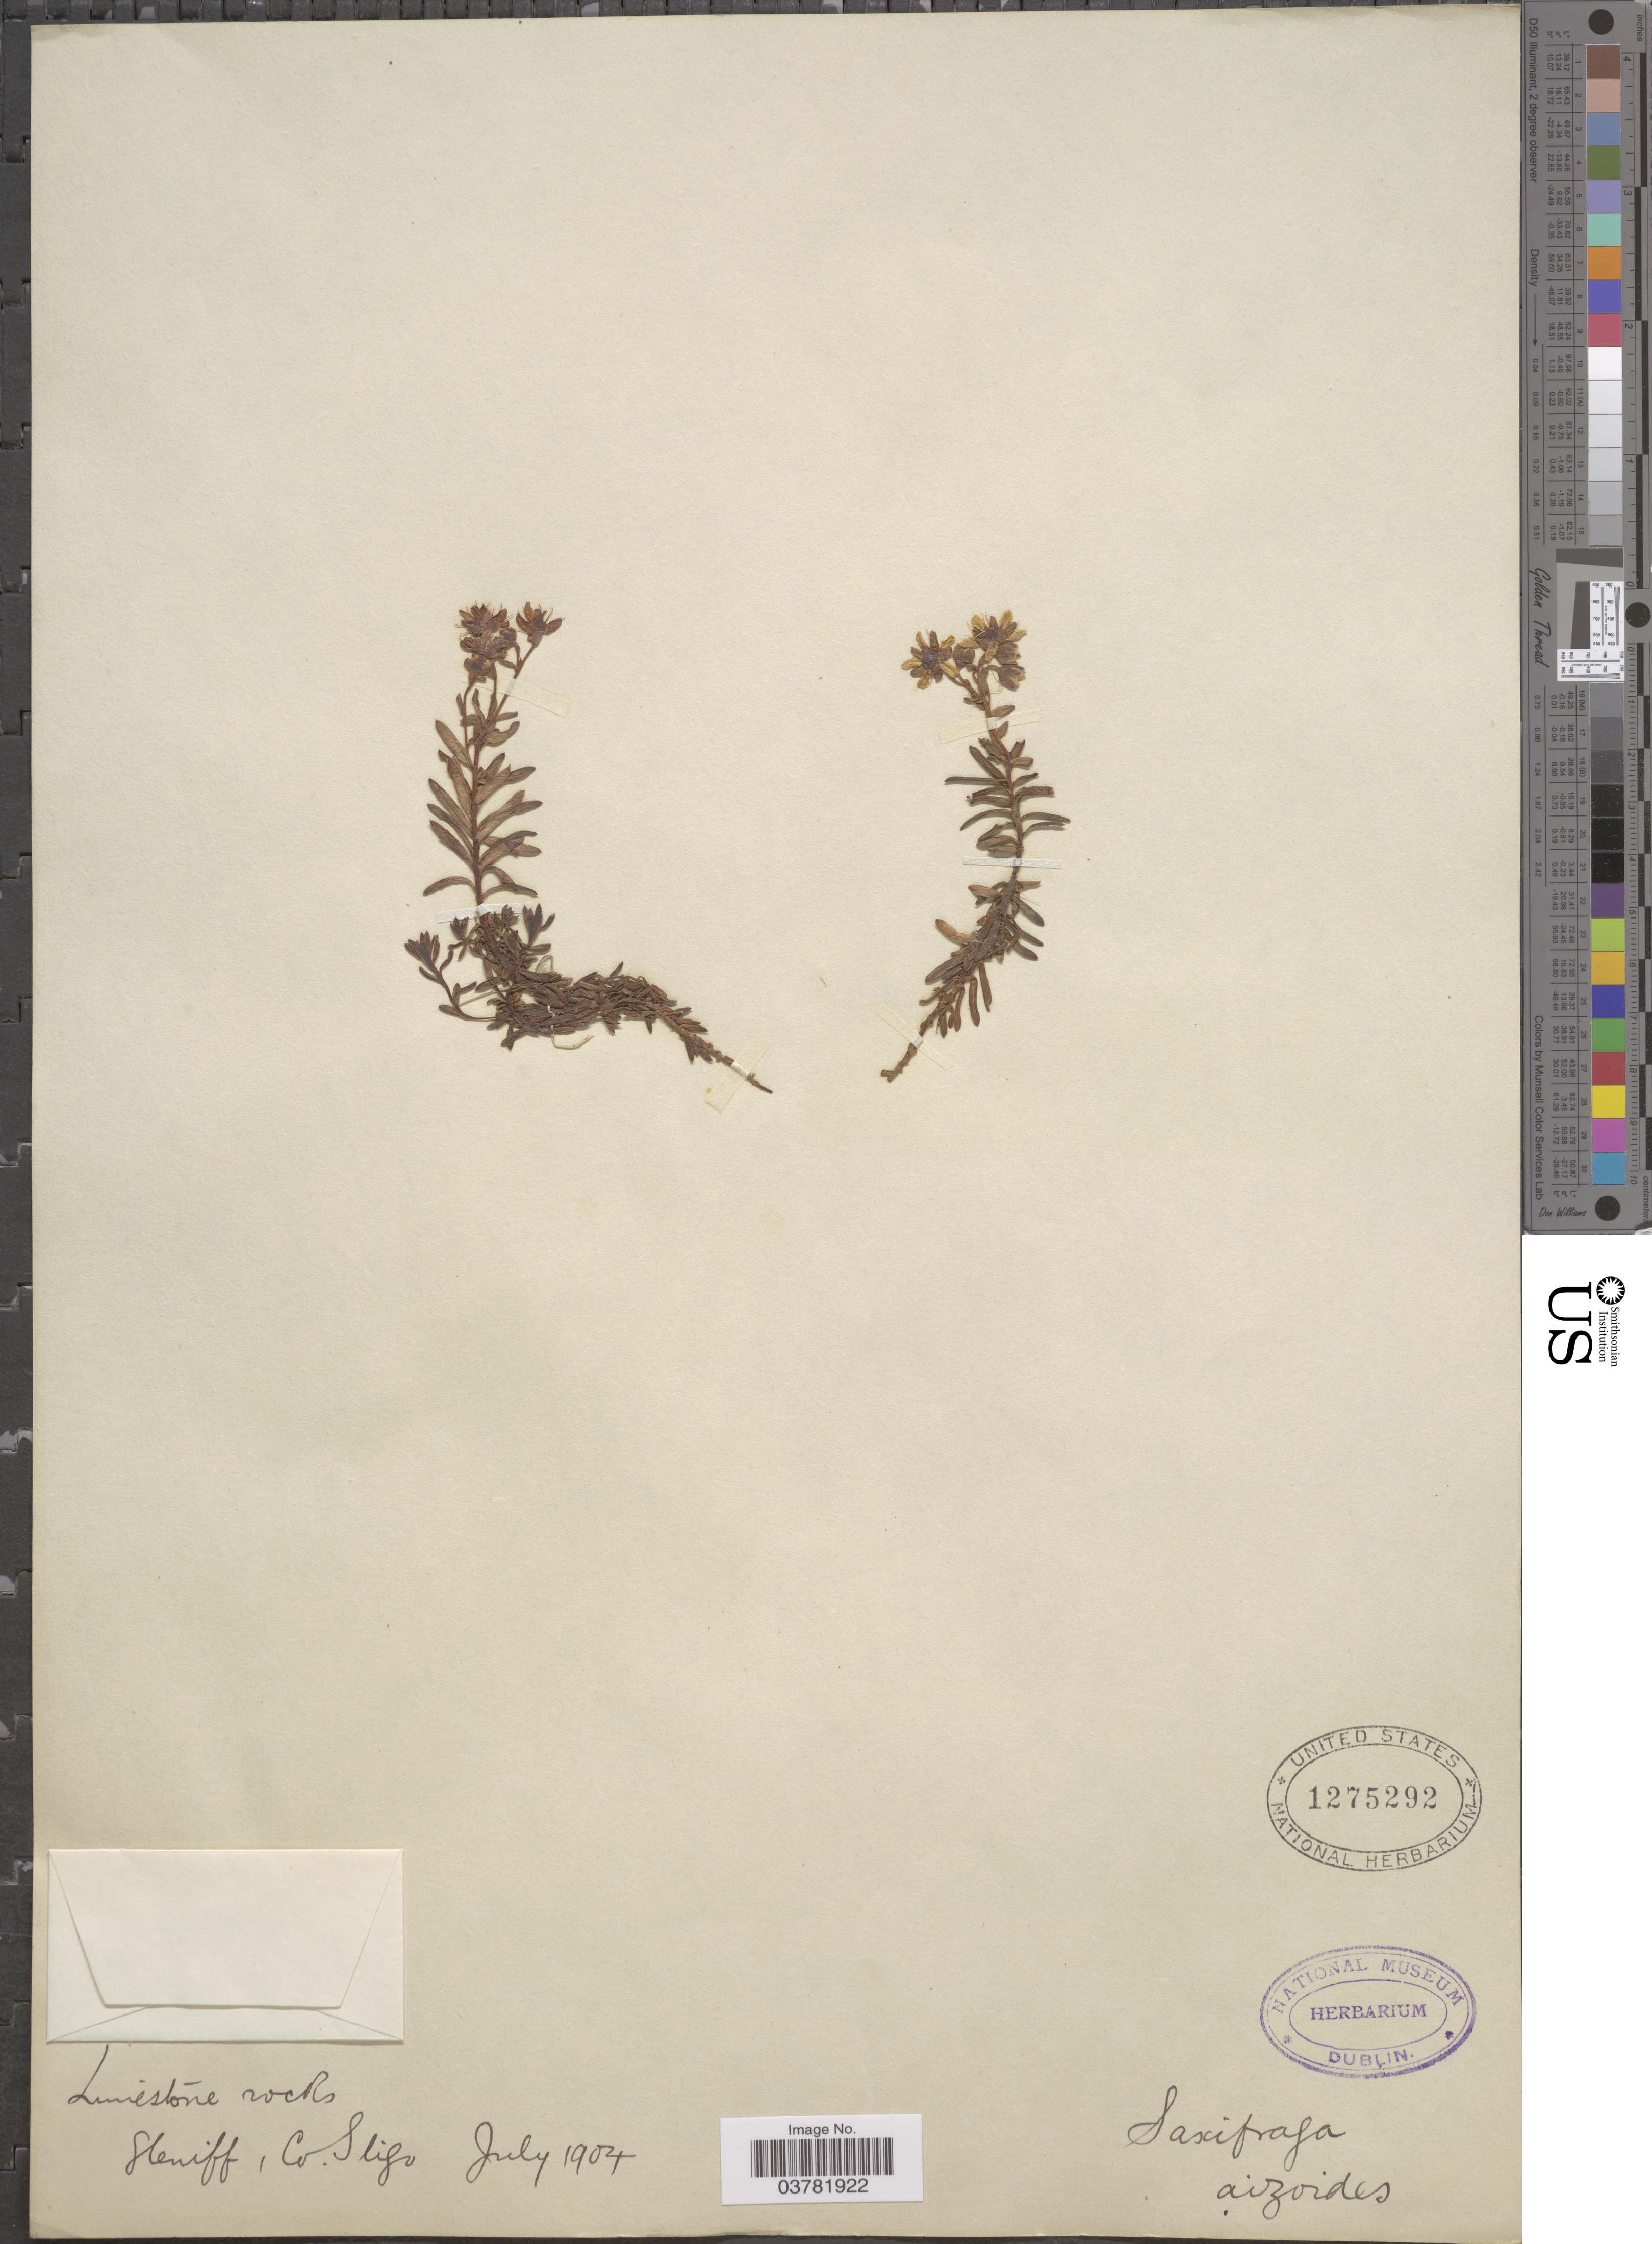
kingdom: Plantae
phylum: Tracheophyta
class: Magnoliopsida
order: Saxifragales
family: Saxifragaceae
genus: Saxifraga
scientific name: Saxifraga aizoides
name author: L.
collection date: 1904-07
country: Ireland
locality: Limestone rocks, Gleniff, Co. Sligo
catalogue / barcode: US 1275292